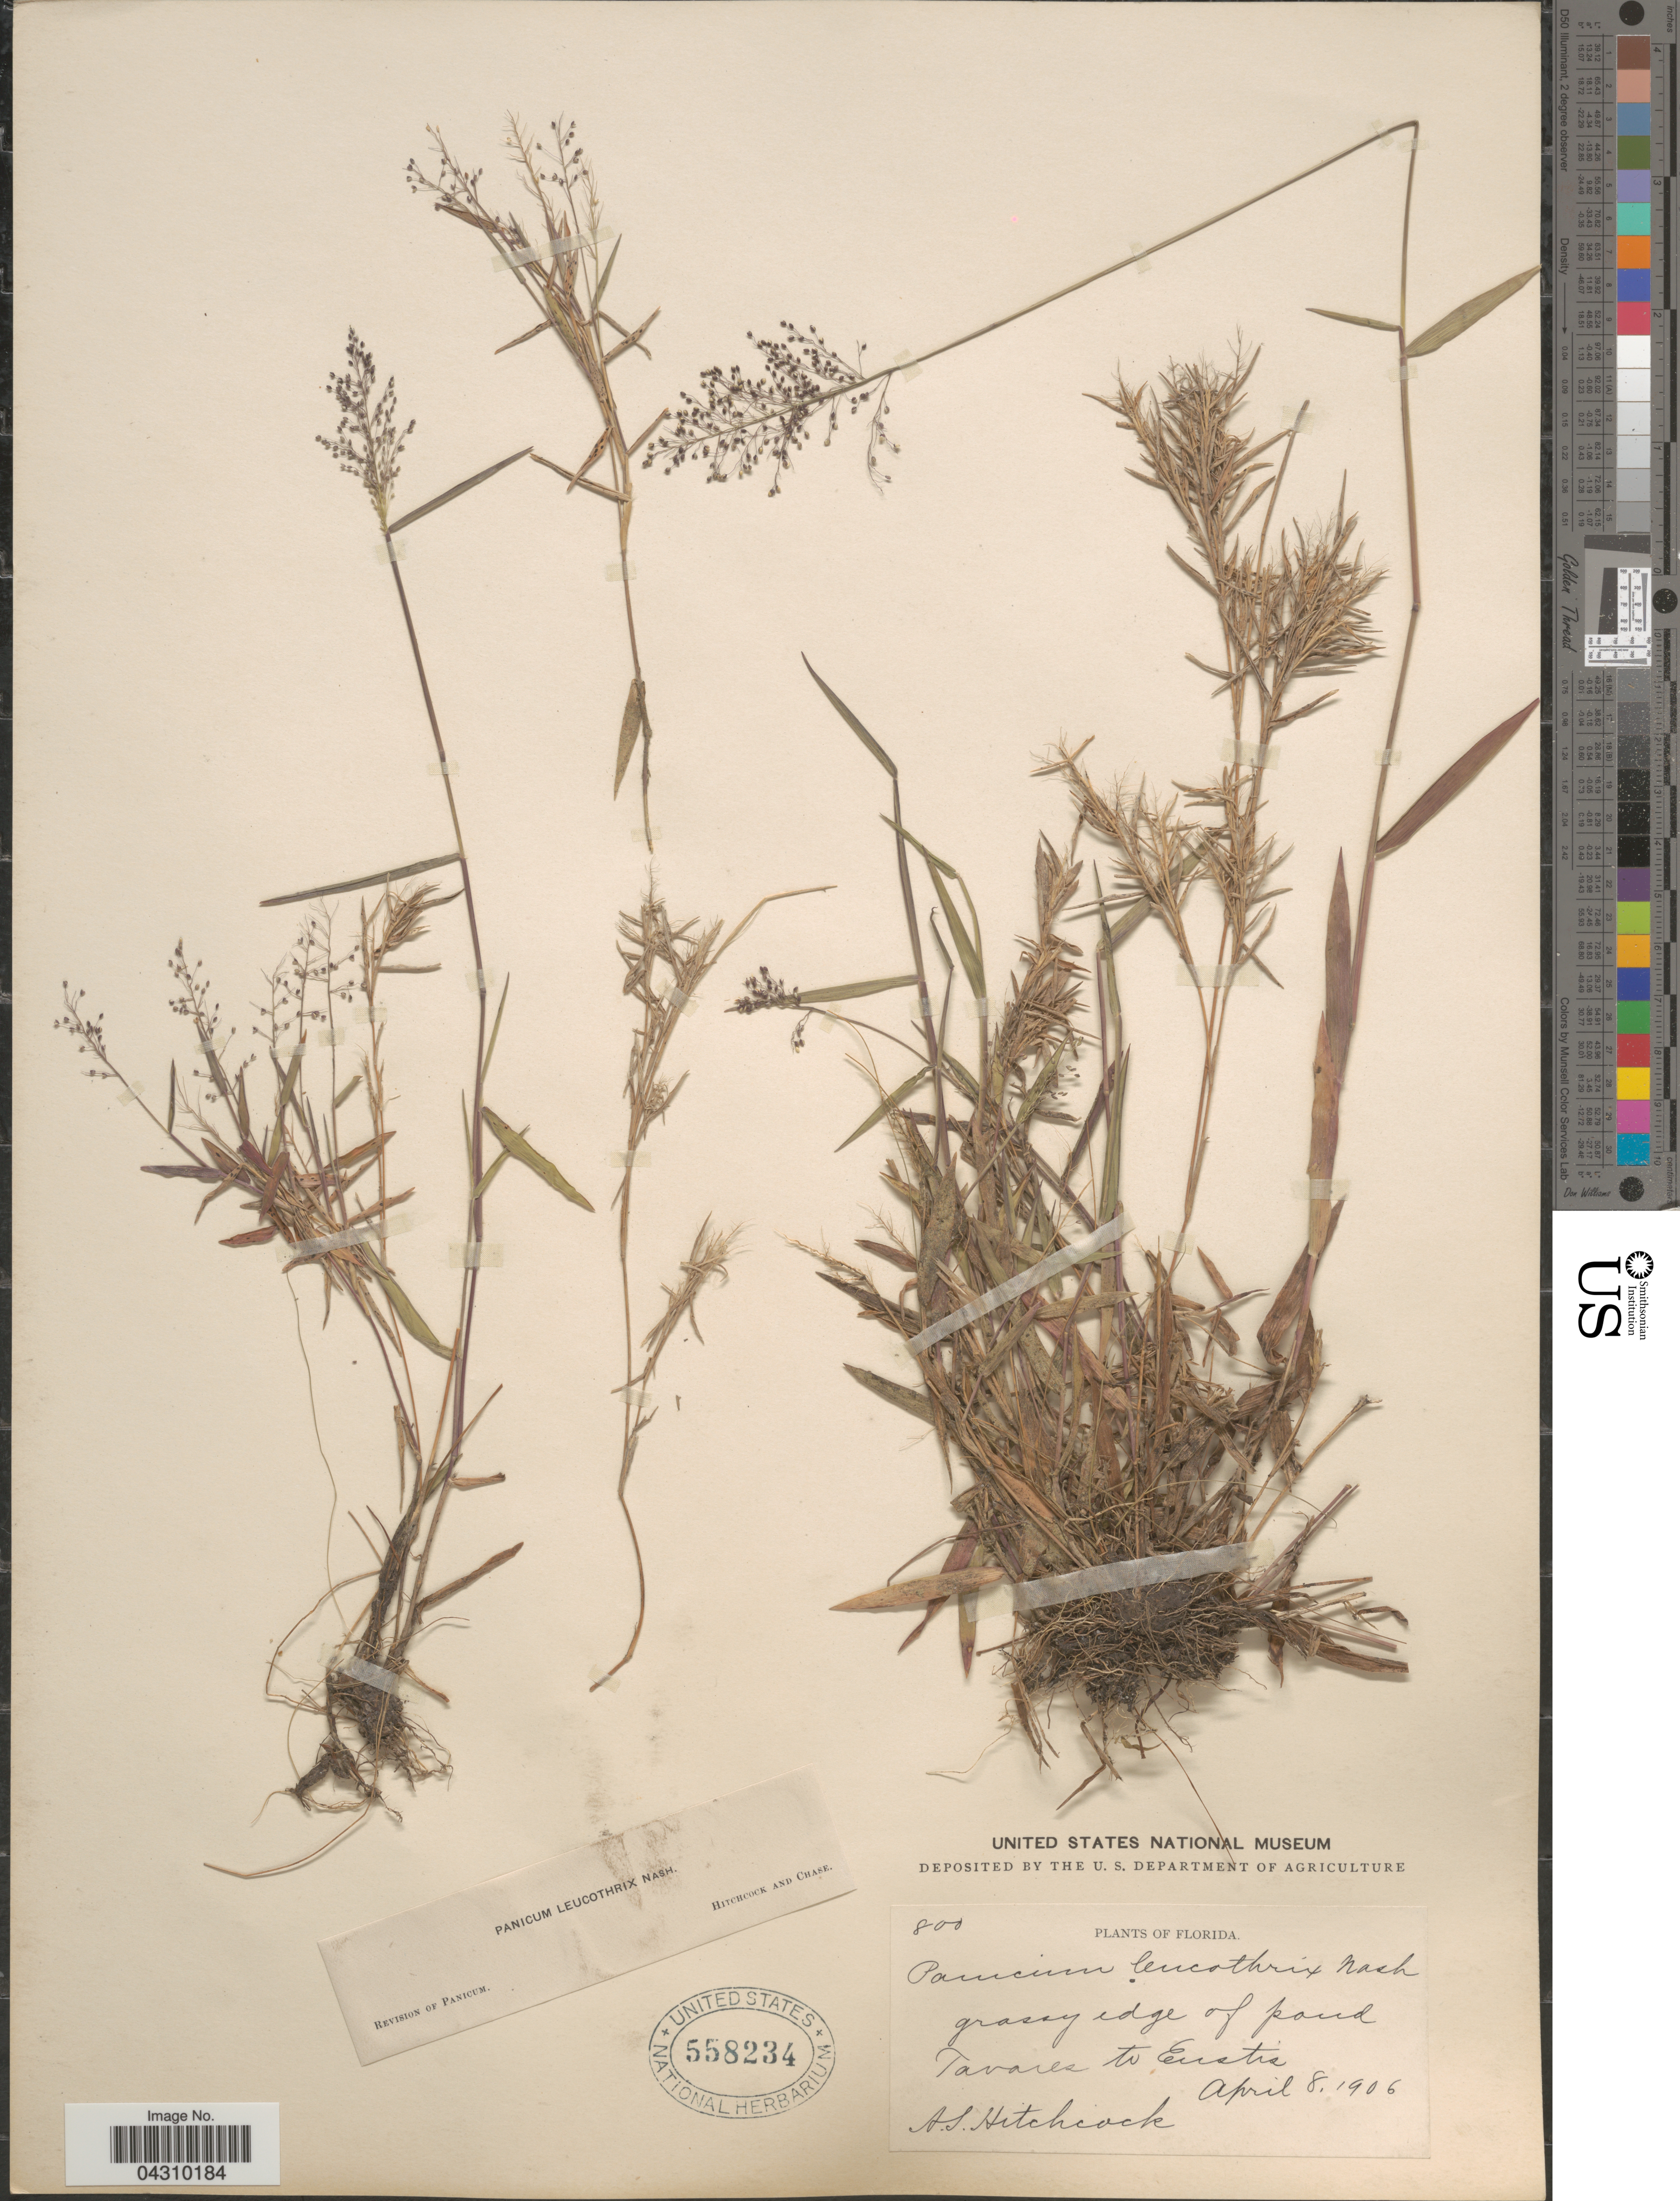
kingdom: Plantae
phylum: Tracheophyta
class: Liliopsida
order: Poales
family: Poaceae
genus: Dichanthelium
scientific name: Dichanthelium acuminatum var. acuminatum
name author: (Sw.) Gould & C.A. Clark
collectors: A. S. Hitchcock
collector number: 800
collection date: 1906-04-08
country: United States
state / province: Florida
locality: Grassy edge of pond Tavares to Eustis.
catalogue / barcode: US 558234